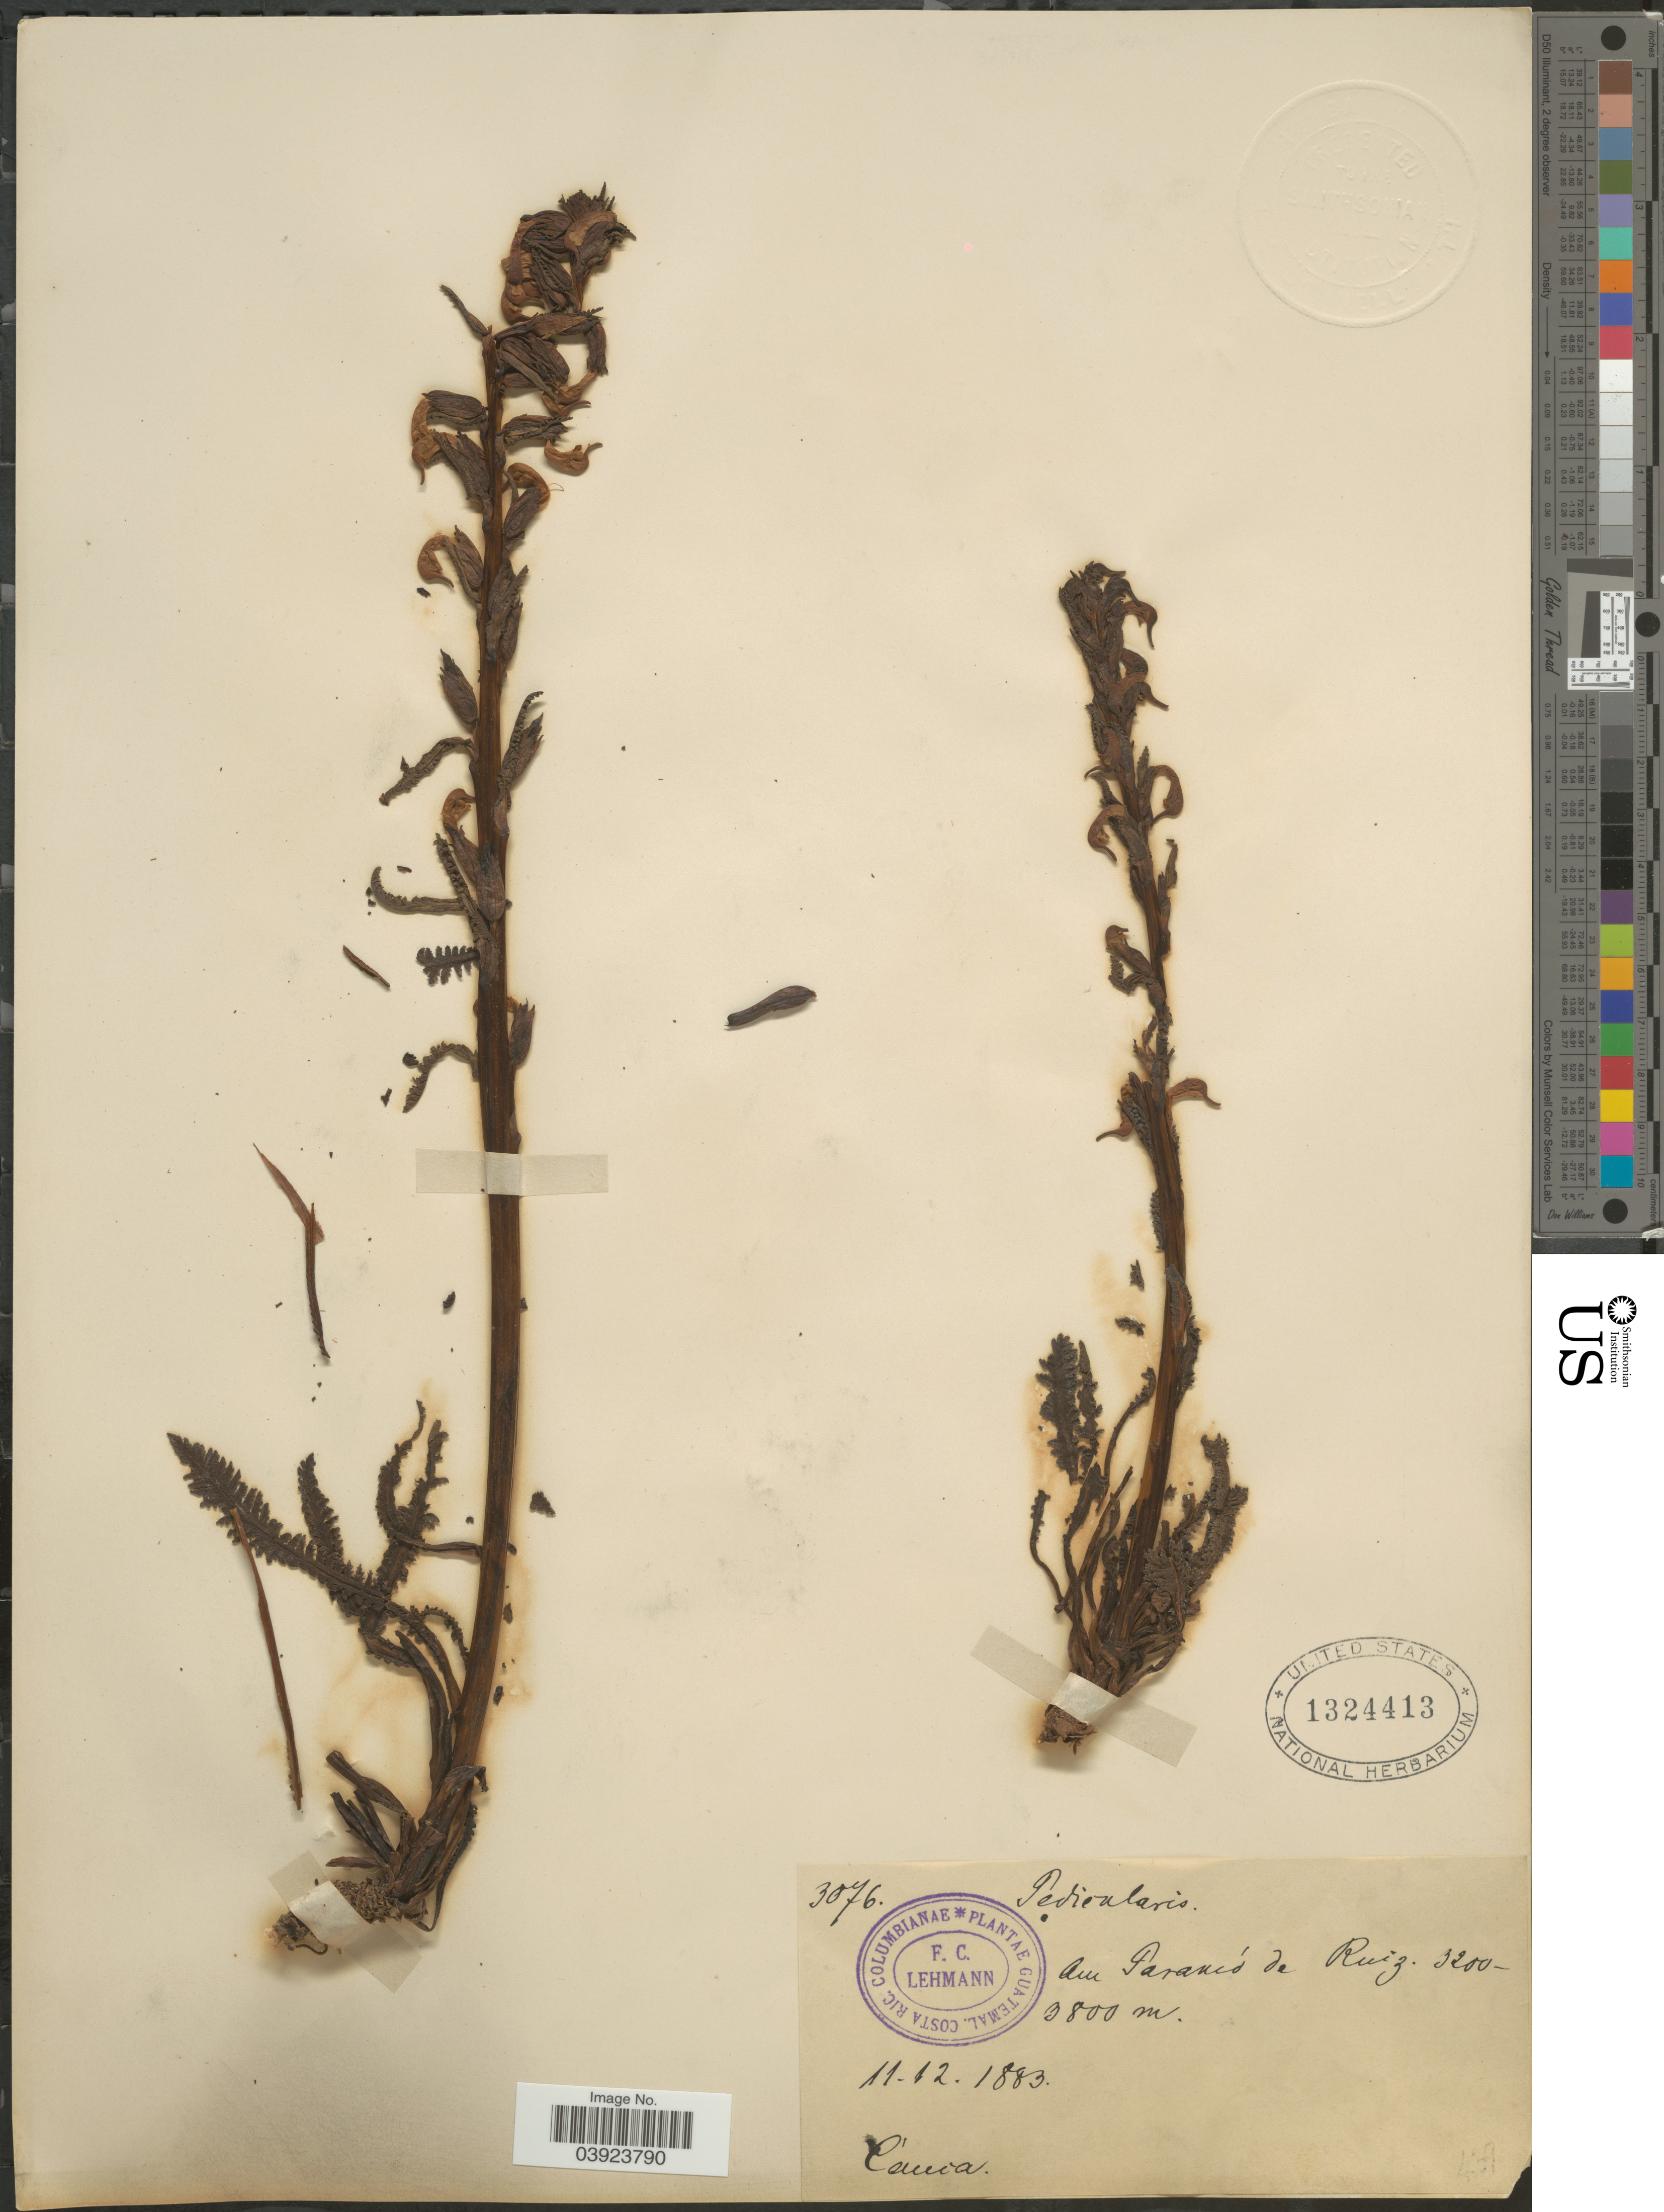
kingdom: Plantae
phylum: Tracheophyta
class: Magnoliopsida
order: Lamiales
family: Orobanchaceae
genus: Pedicularis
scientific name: Pedicularis incurva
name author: Benth.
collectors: F. C. Lehmann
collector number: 3076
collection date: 1883-12-11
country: Colombia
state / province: Cauca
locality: Am Paranió de Ruiz.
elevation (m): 3200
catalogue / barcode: US 1324413